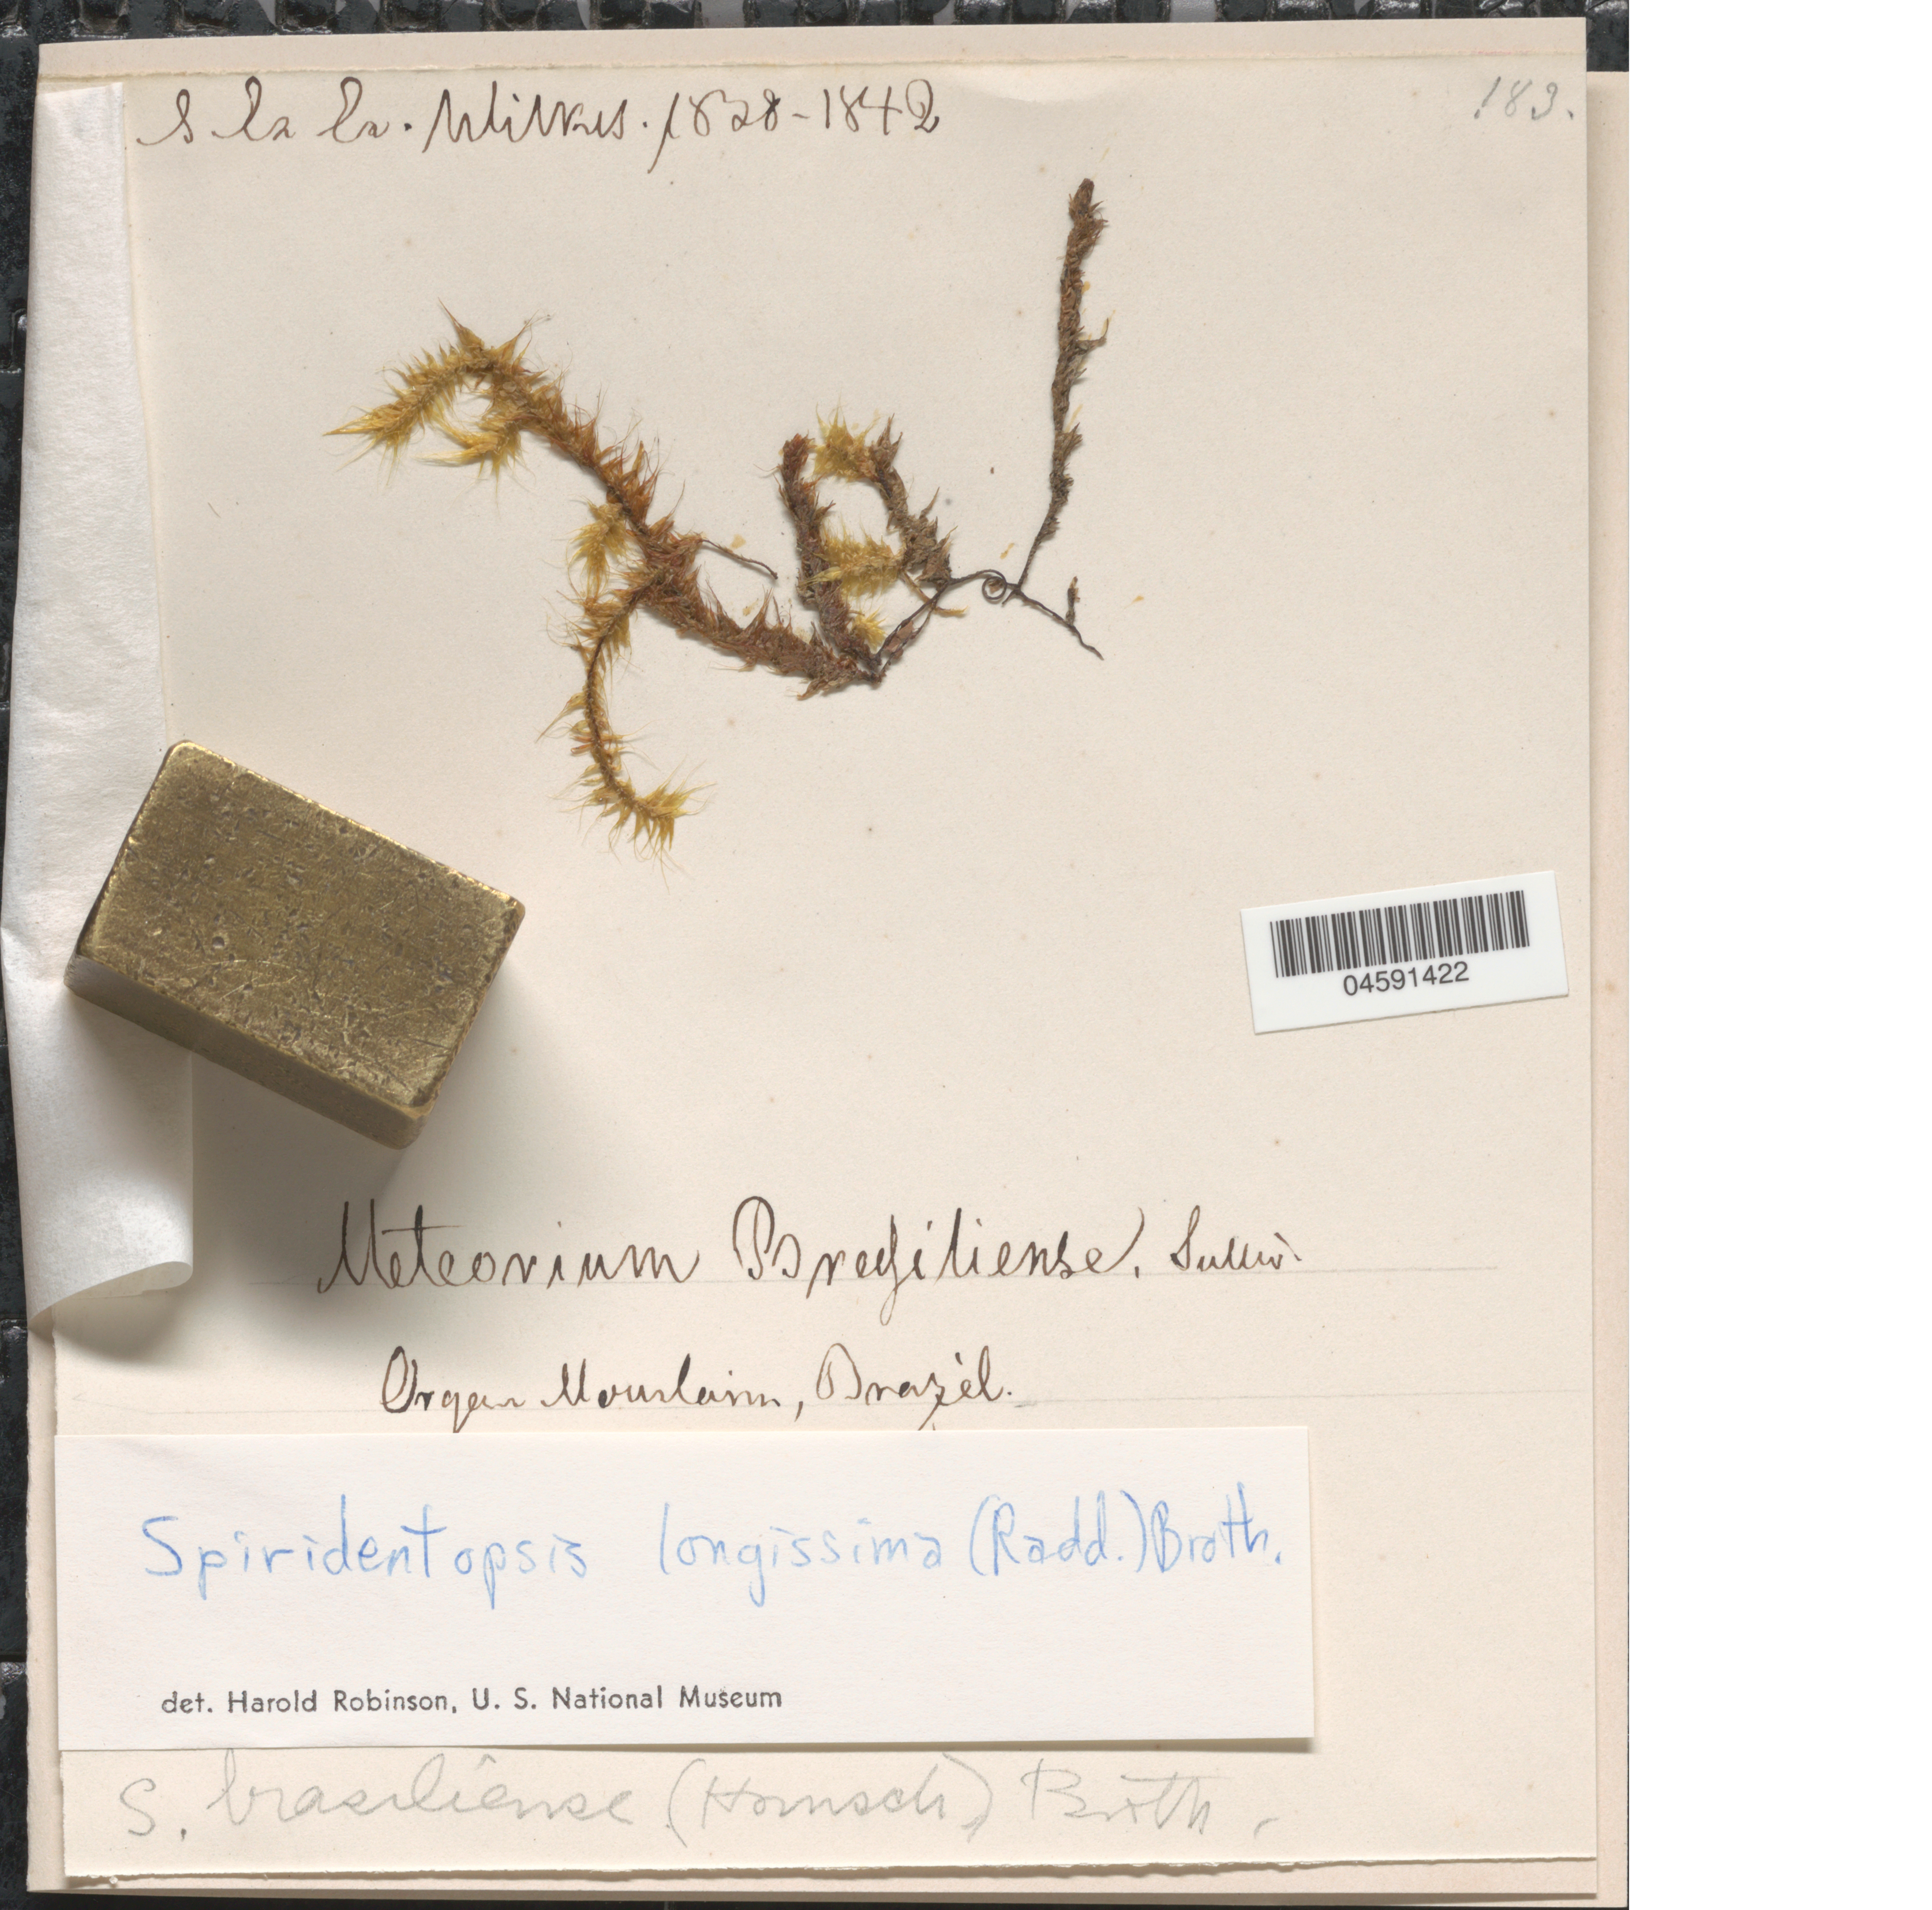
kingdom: Plantae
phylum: Bryophyta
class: Bryopsida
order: Hypnales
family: Pterobryaceae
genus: Spiridentopsis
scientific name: Spiridentopsis longissima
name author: (Raddi) Broth.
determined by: Robinson, Harold E., (US)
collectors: Wilkes Explor. Exped.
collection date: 1838/1842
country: Brazil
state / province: Rio de Janeiro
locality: Organ Mountain.